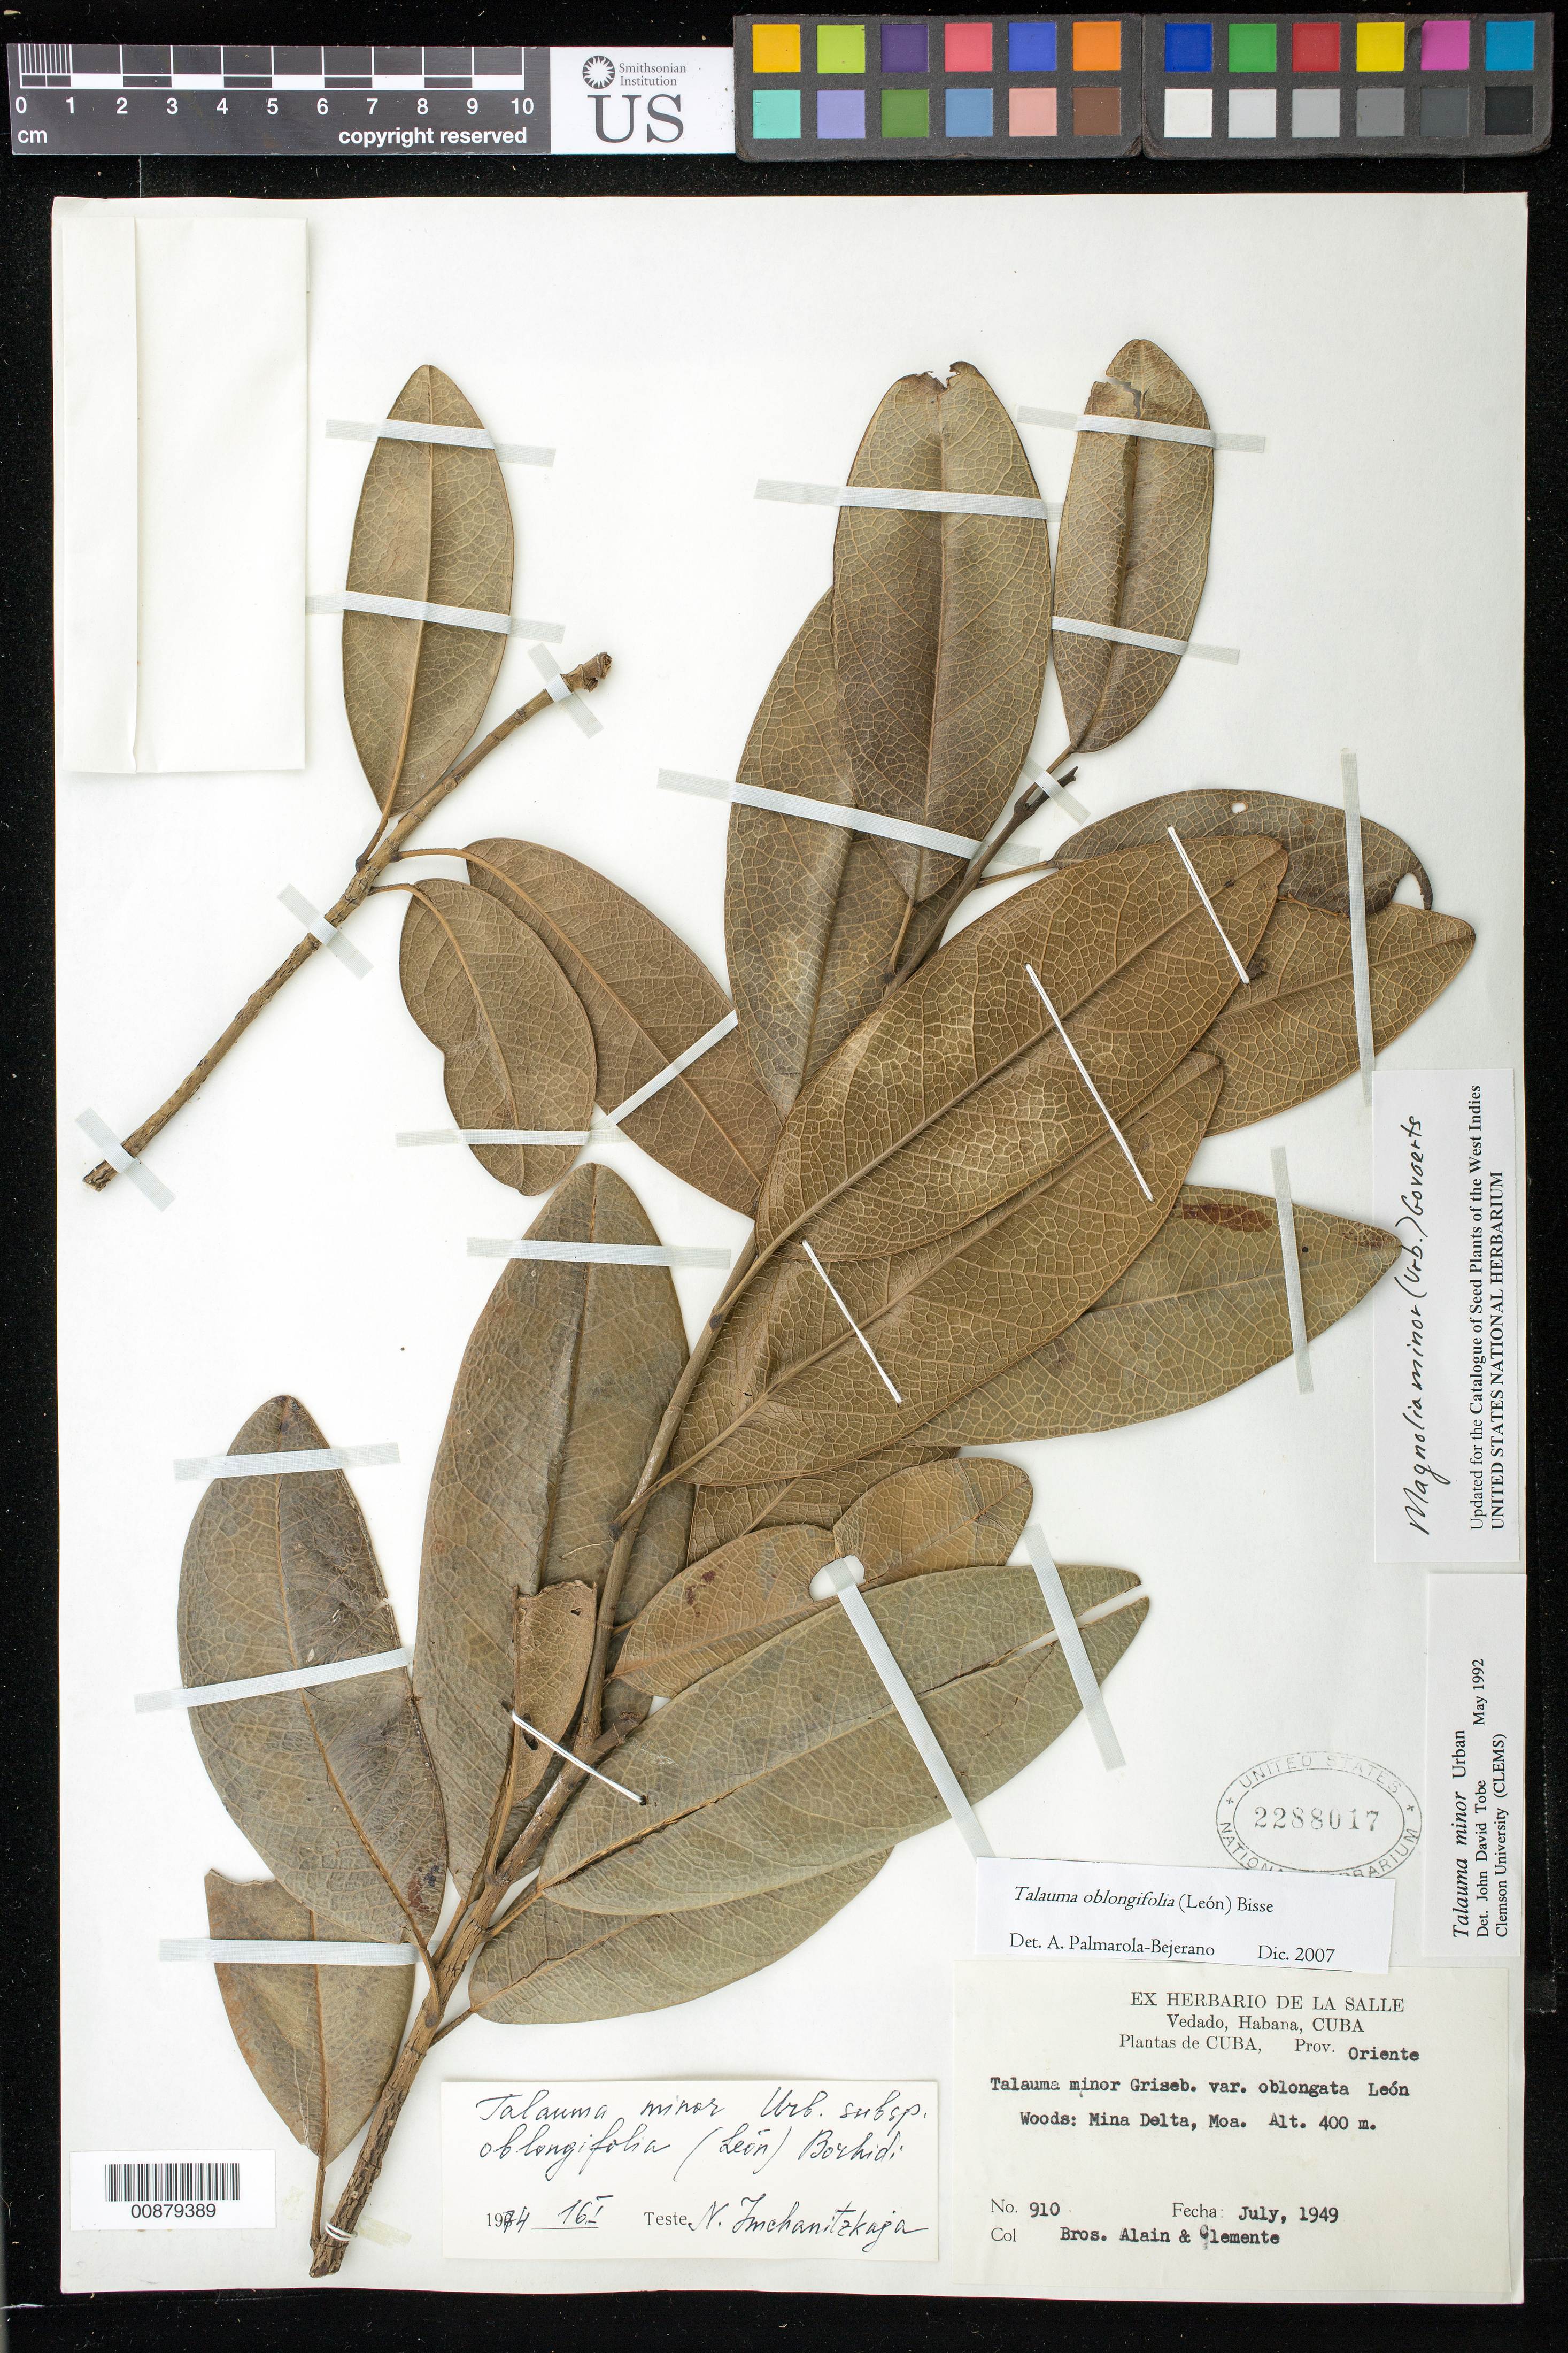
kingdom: Plantae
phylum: Tracheophyta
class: Magnoliopsida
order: Magnoliales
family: Magnoliaceae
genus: Magnolia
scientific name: Magnolia minor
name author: (Urb.) Govaerts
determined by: Cat. Seed Plants West Indies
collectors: A. H. Liogier & Bro. Clemente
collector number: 910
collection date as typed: Jul 1949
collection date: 1949-07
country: Cuba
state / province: Holguín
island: Cuba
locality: Mina Delta, Moa [Oriente]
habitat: Woods.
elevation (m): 400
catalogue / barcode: US 2288017